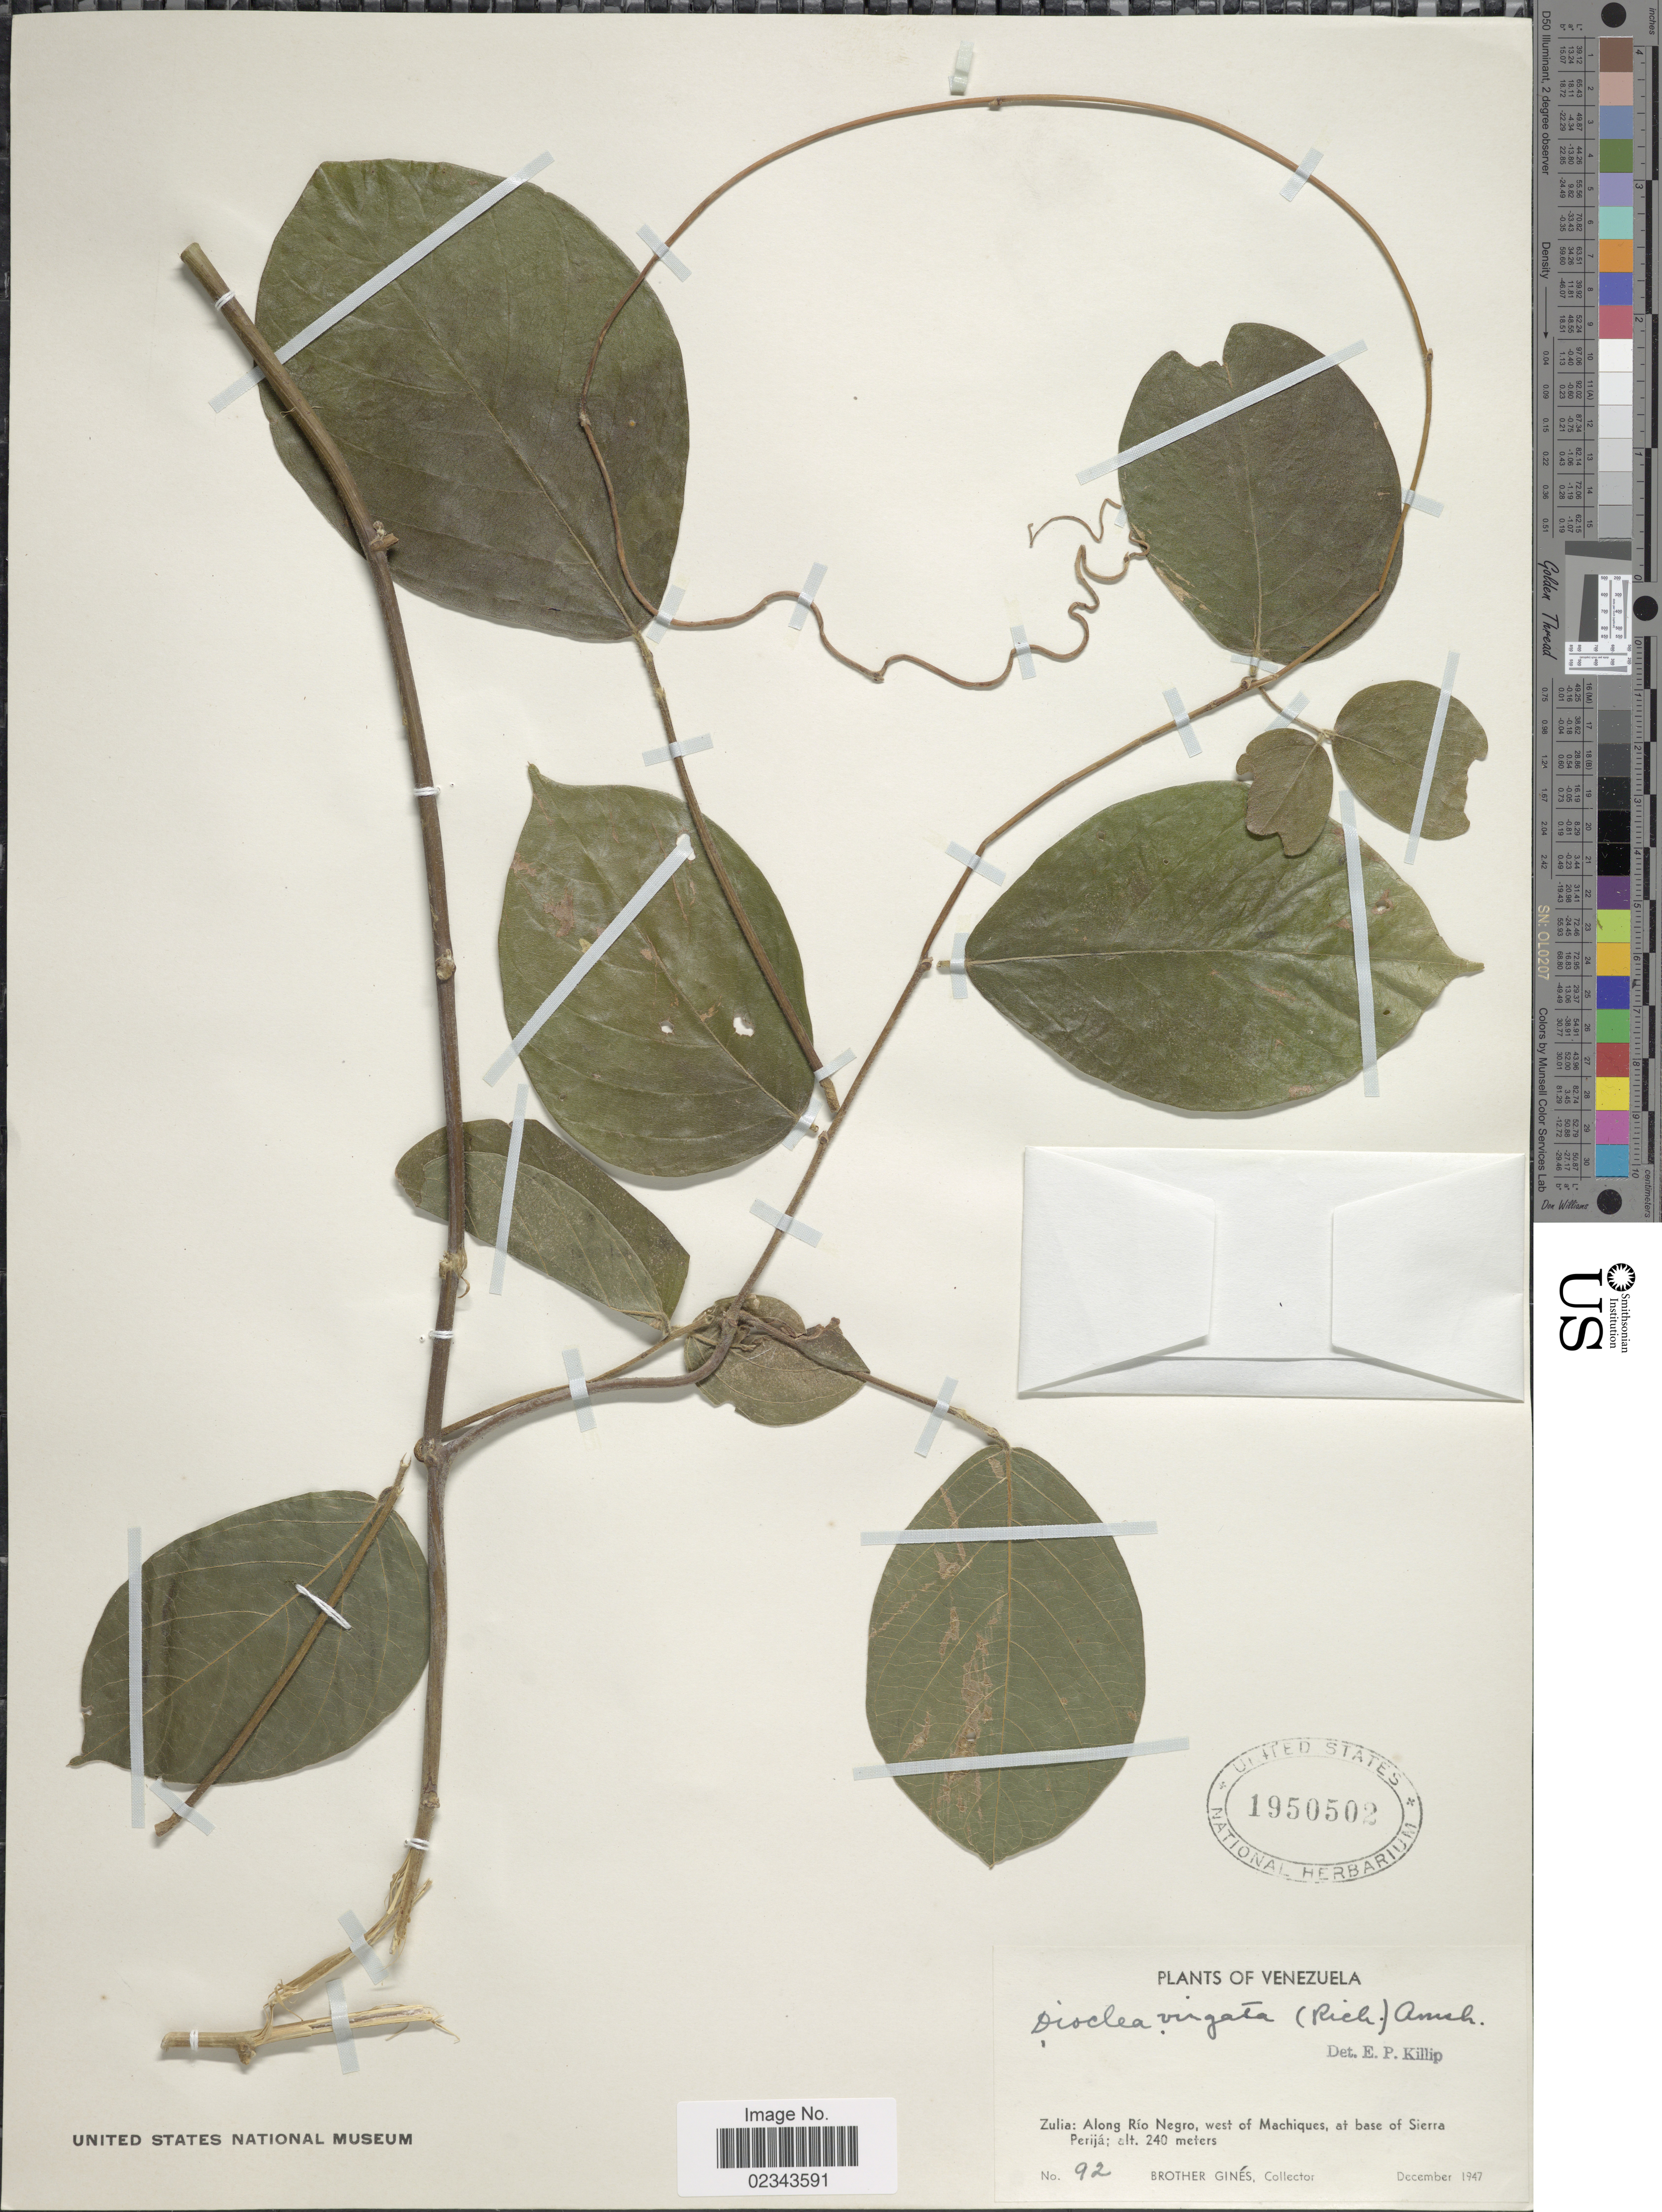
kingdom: Plantae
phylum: Tracheophyta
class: Magnoliopsida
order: Fabales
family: Fabaceae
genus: Dioclea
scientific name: Dioclea virgata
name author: (Rich.) Amshoff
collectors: Bro. Gines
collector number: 92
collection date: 1947-12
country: Venezuela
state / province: Zulia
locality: Along Rio Negro, west of Machiques, at base of Sierra Perija.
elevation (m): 240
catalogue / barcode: US 1950502